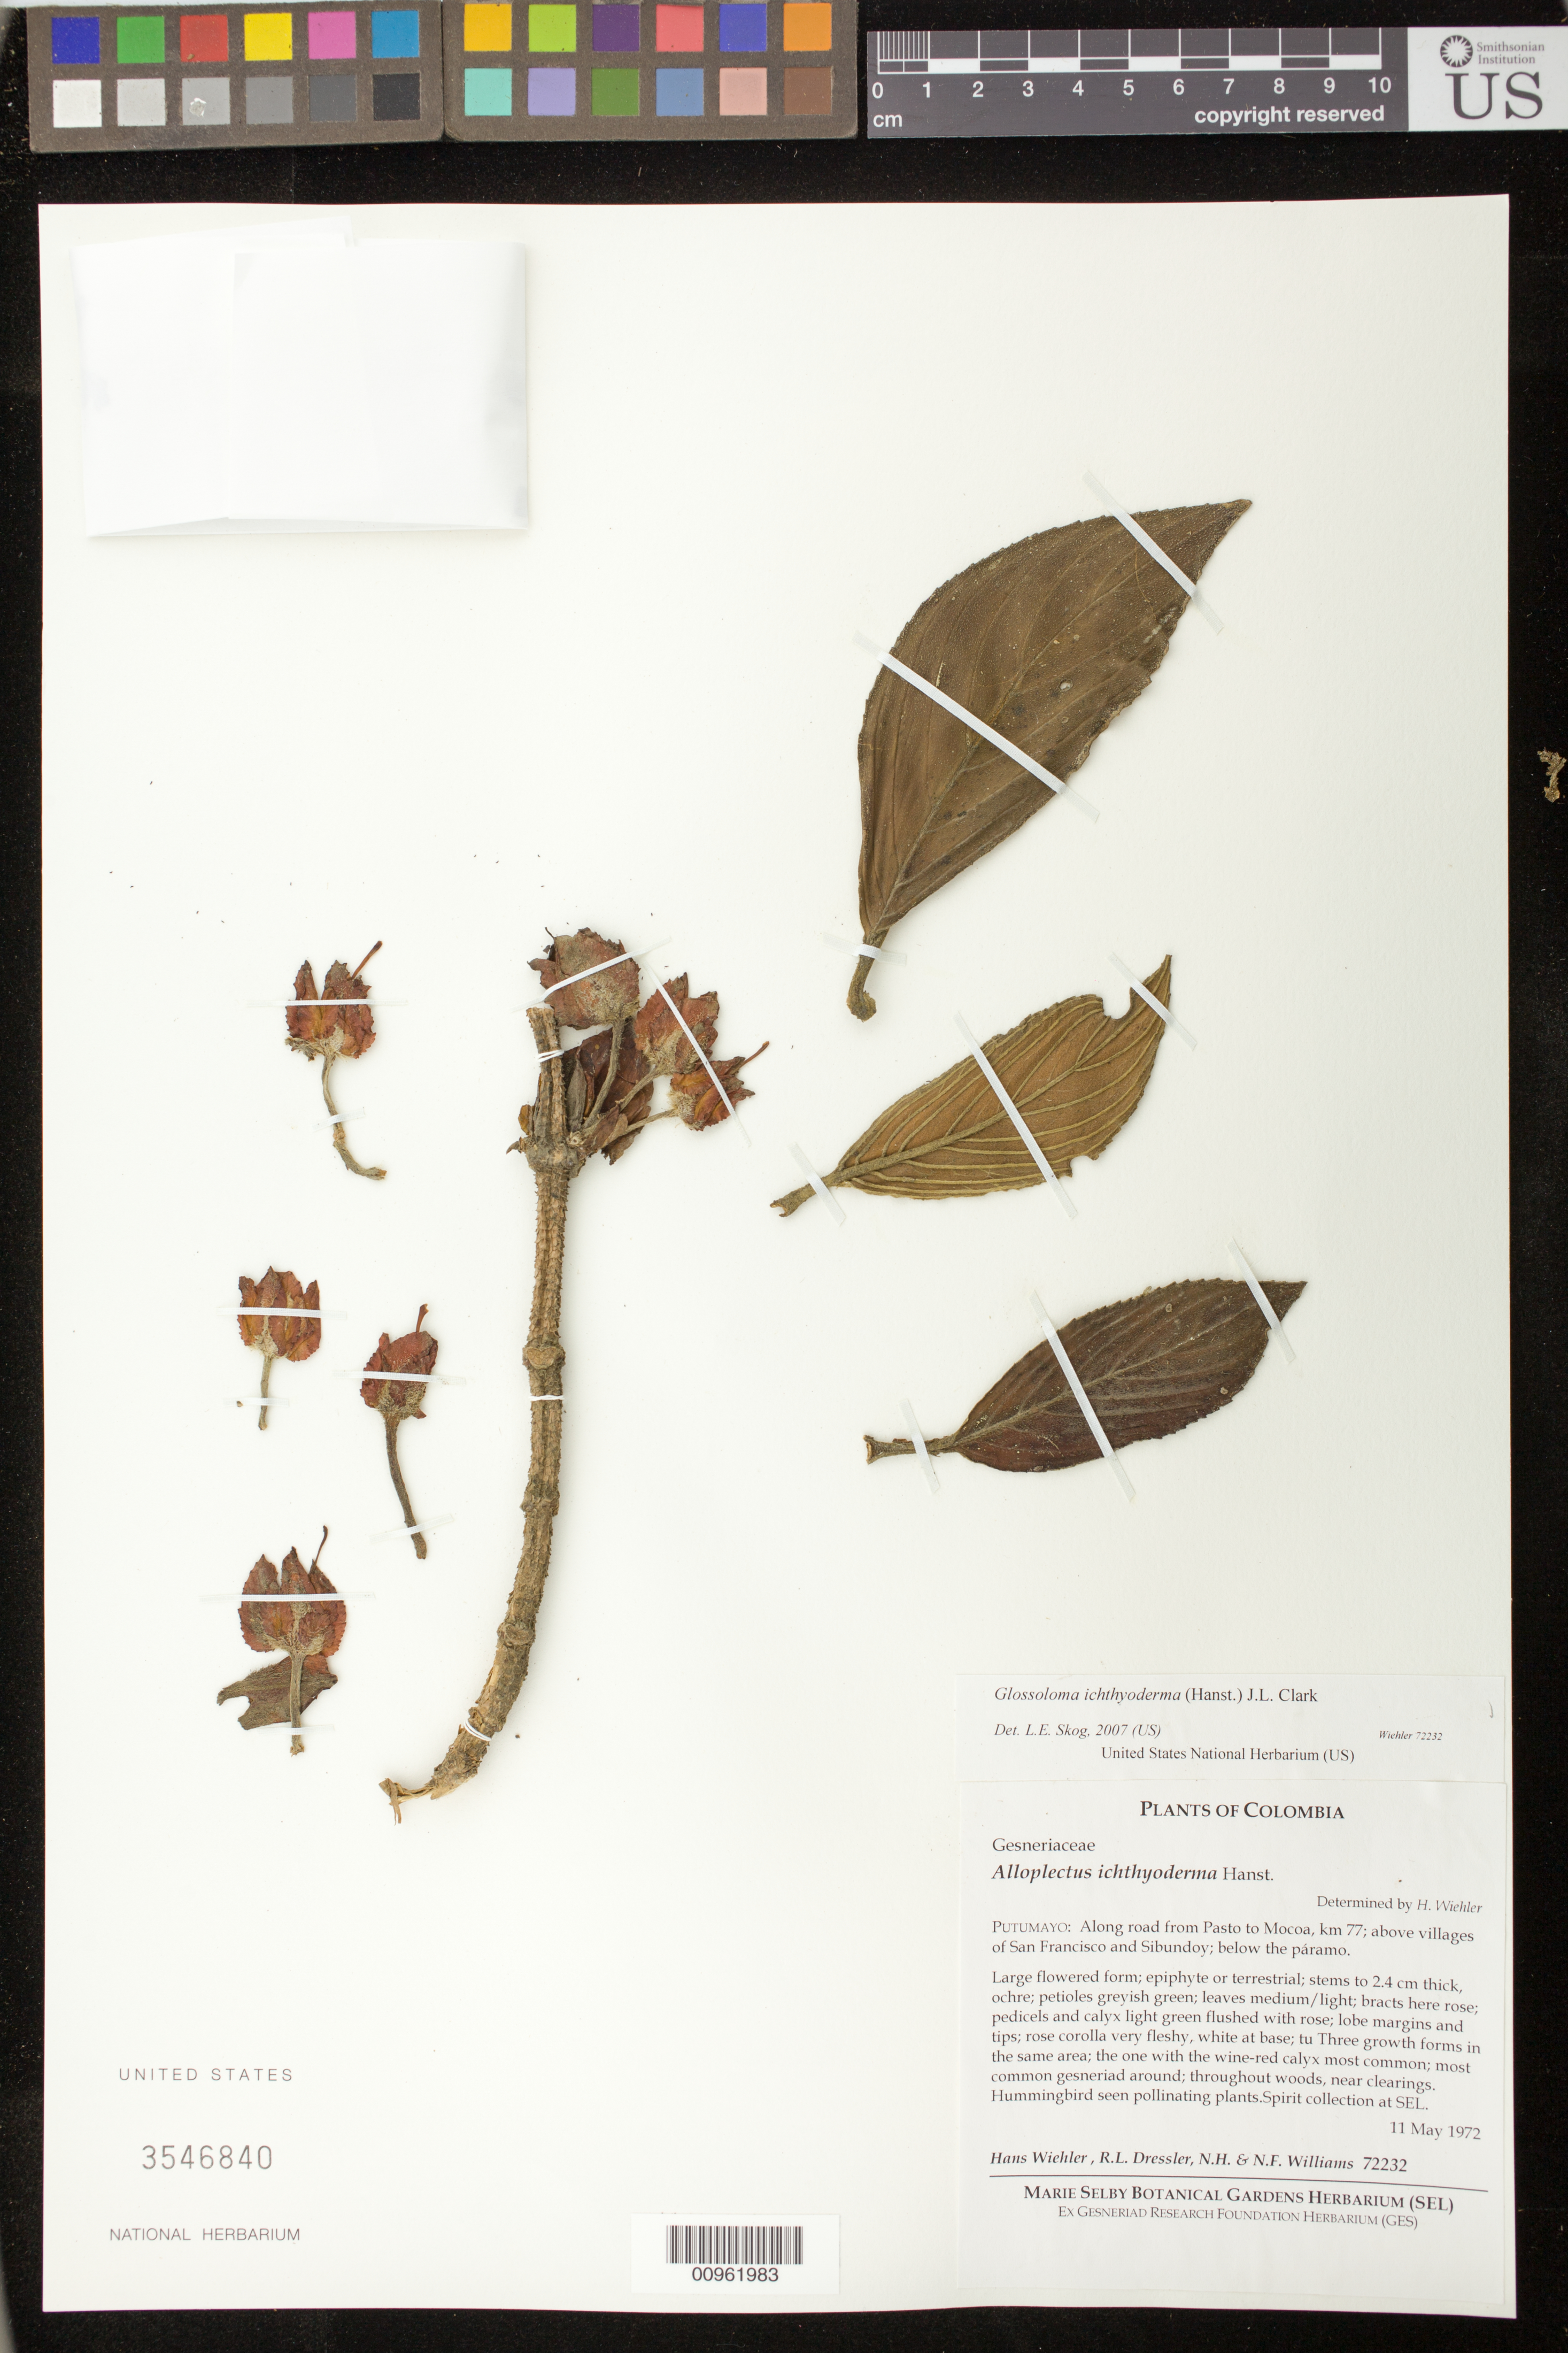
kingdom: Plantae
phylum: Tracheophyta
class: Magnoliopsida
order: Lamiales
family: Gesneriaceae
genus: Glossoloma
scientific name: Glossoloma ichthyoderma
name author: (Hanst.) J.L. Clark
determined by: Skog, Laurence E.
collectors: H. J. Wiehler, R. Dressler, N. H. Williams & N. Williams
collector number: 72232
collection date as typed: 11 May 1972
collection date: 1972-05-11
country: Colombia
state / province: Putumayo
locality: Putumayo: along road from Pasto to Mocoa, km 77; above villages of San Francisco and Sibundoy; below the páramo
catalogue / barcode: US 3546840